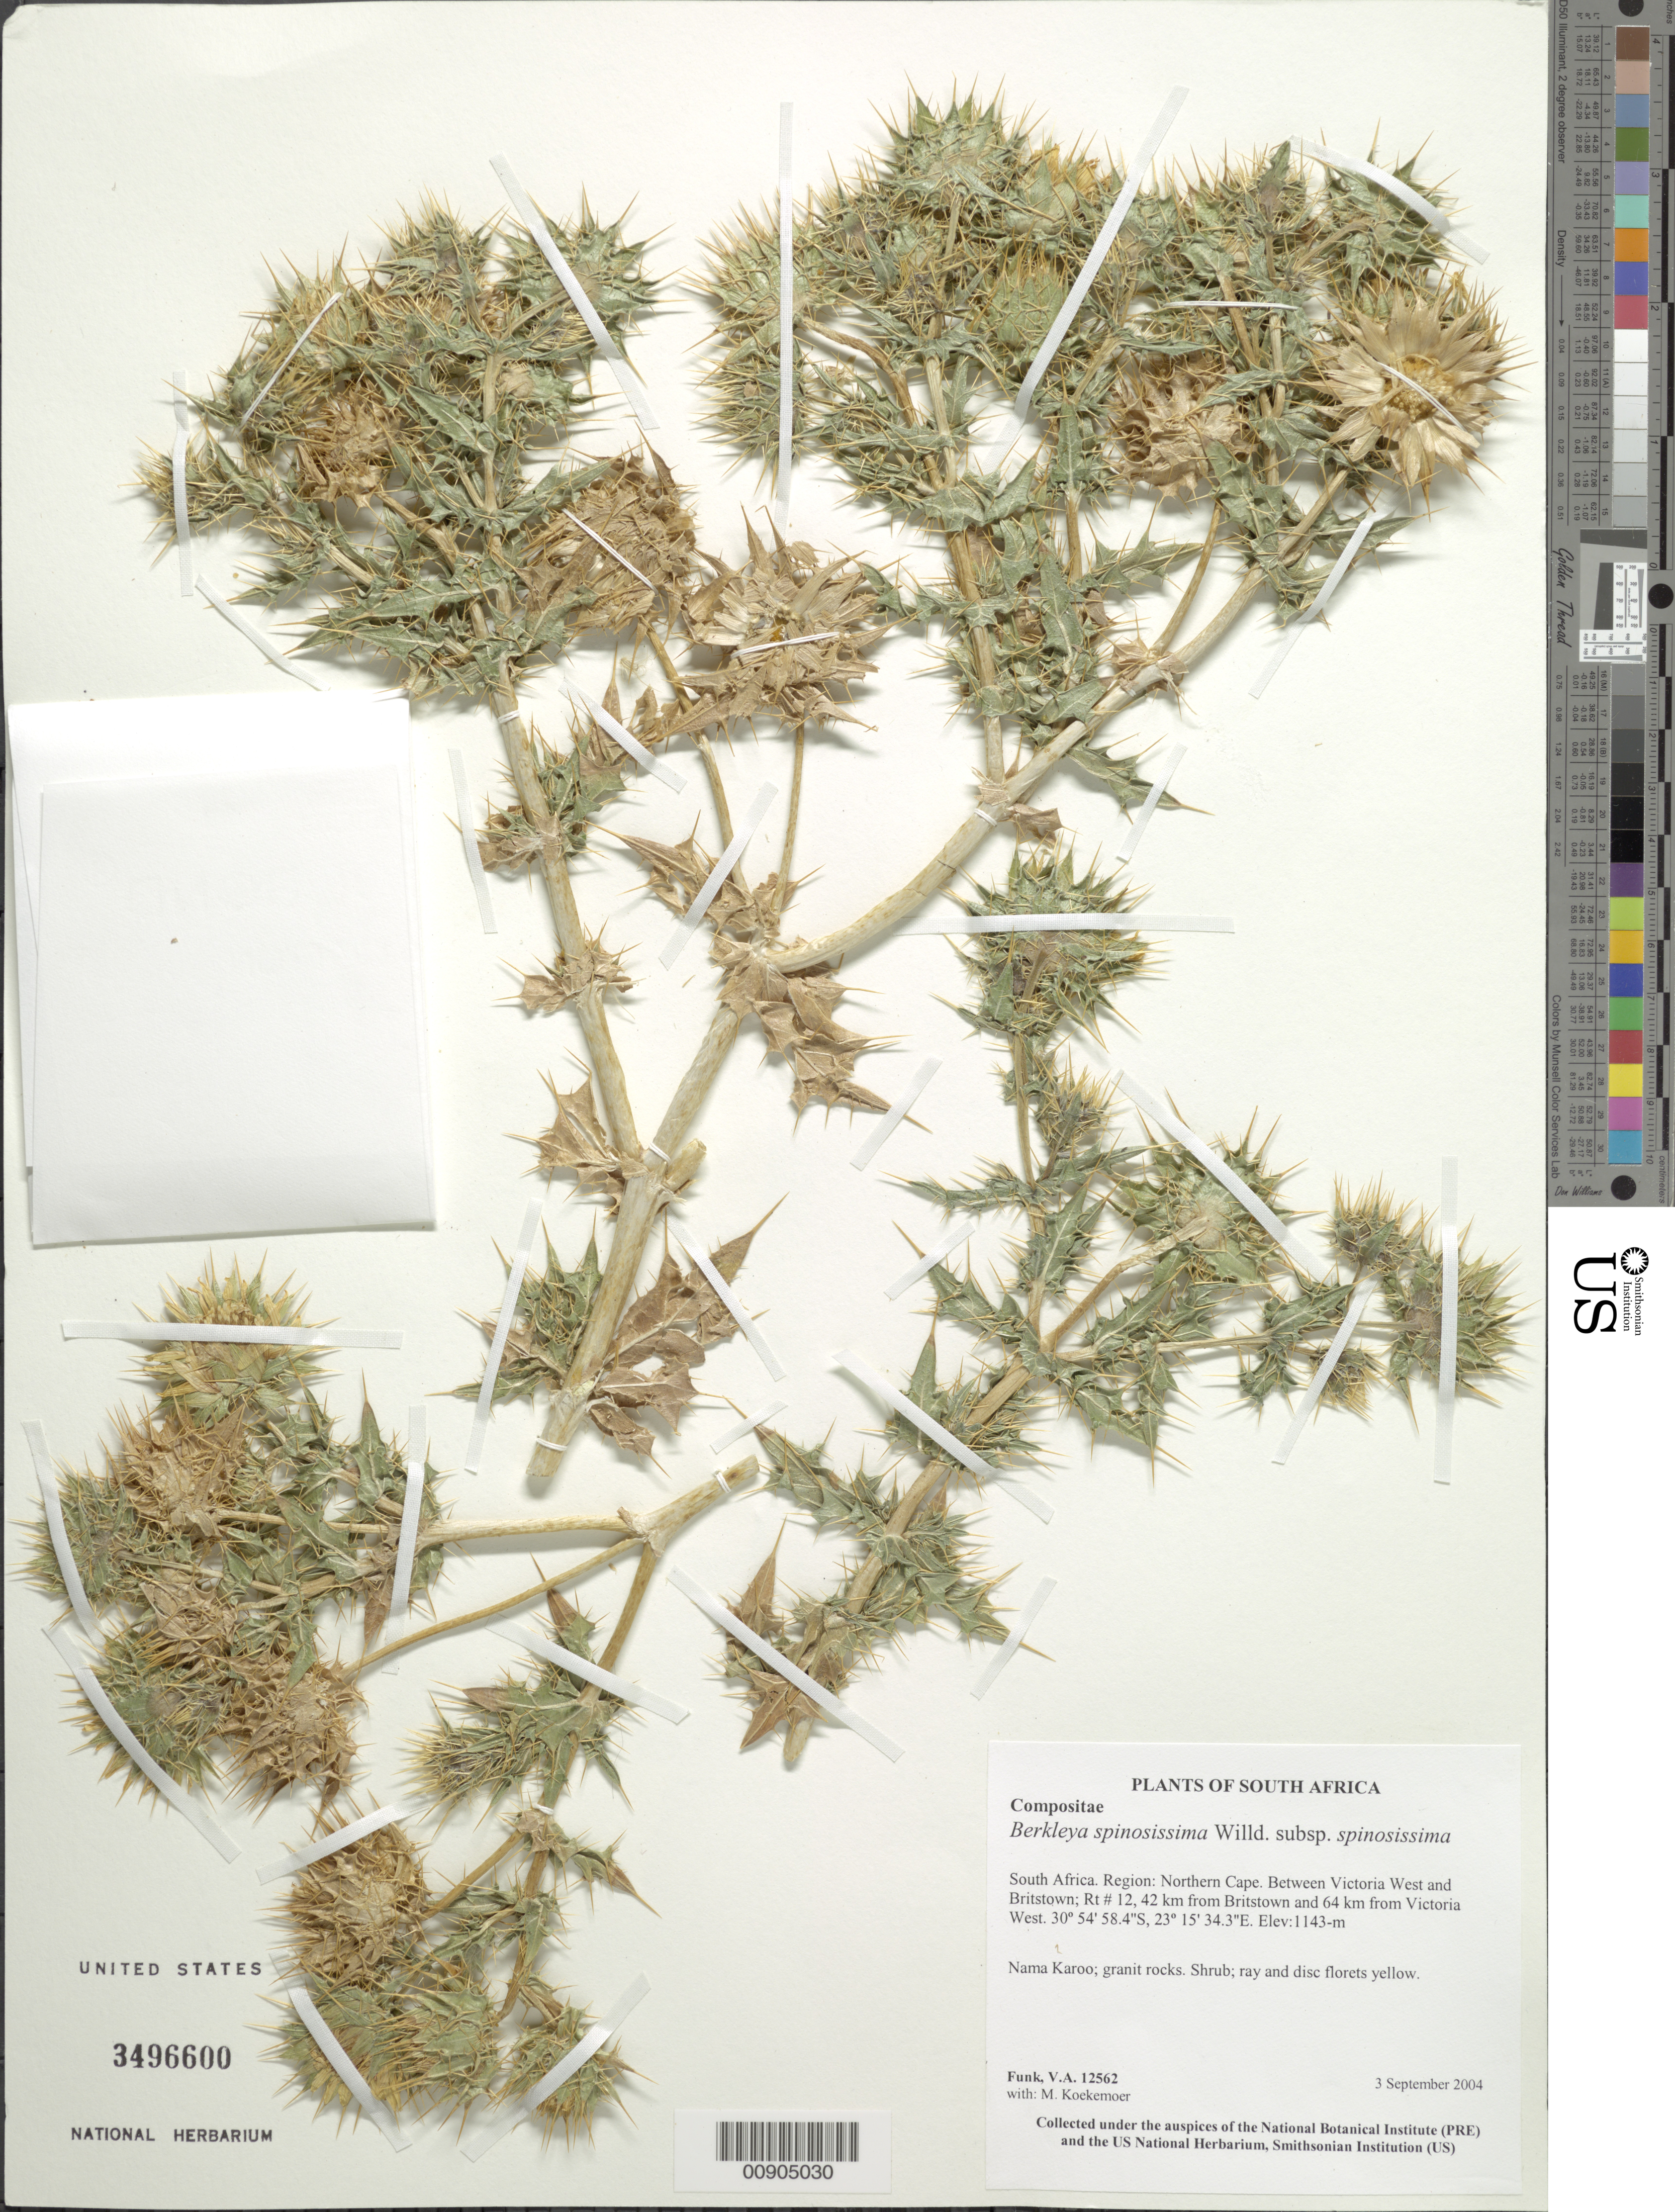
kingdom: Plantae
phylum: Tracheophyta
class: Magnoliopsida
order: Asterales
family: Asteraceae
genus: Berkheya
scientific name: Berkheya spinosissima subsp. spinosissima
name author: Willd.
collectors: V. Funk & M. Koekemoer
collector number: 12562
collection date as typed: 3 September 2004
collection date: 2004-09-03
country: South Africa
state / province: Northern Cape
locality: Northern Cape, between Victoria West and Britstown, Rt. 12, 42 km from Britstown and 64 km from Victoria West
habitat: Nama Karoo, granite rocks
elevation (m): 1143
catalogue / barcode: US 3496600